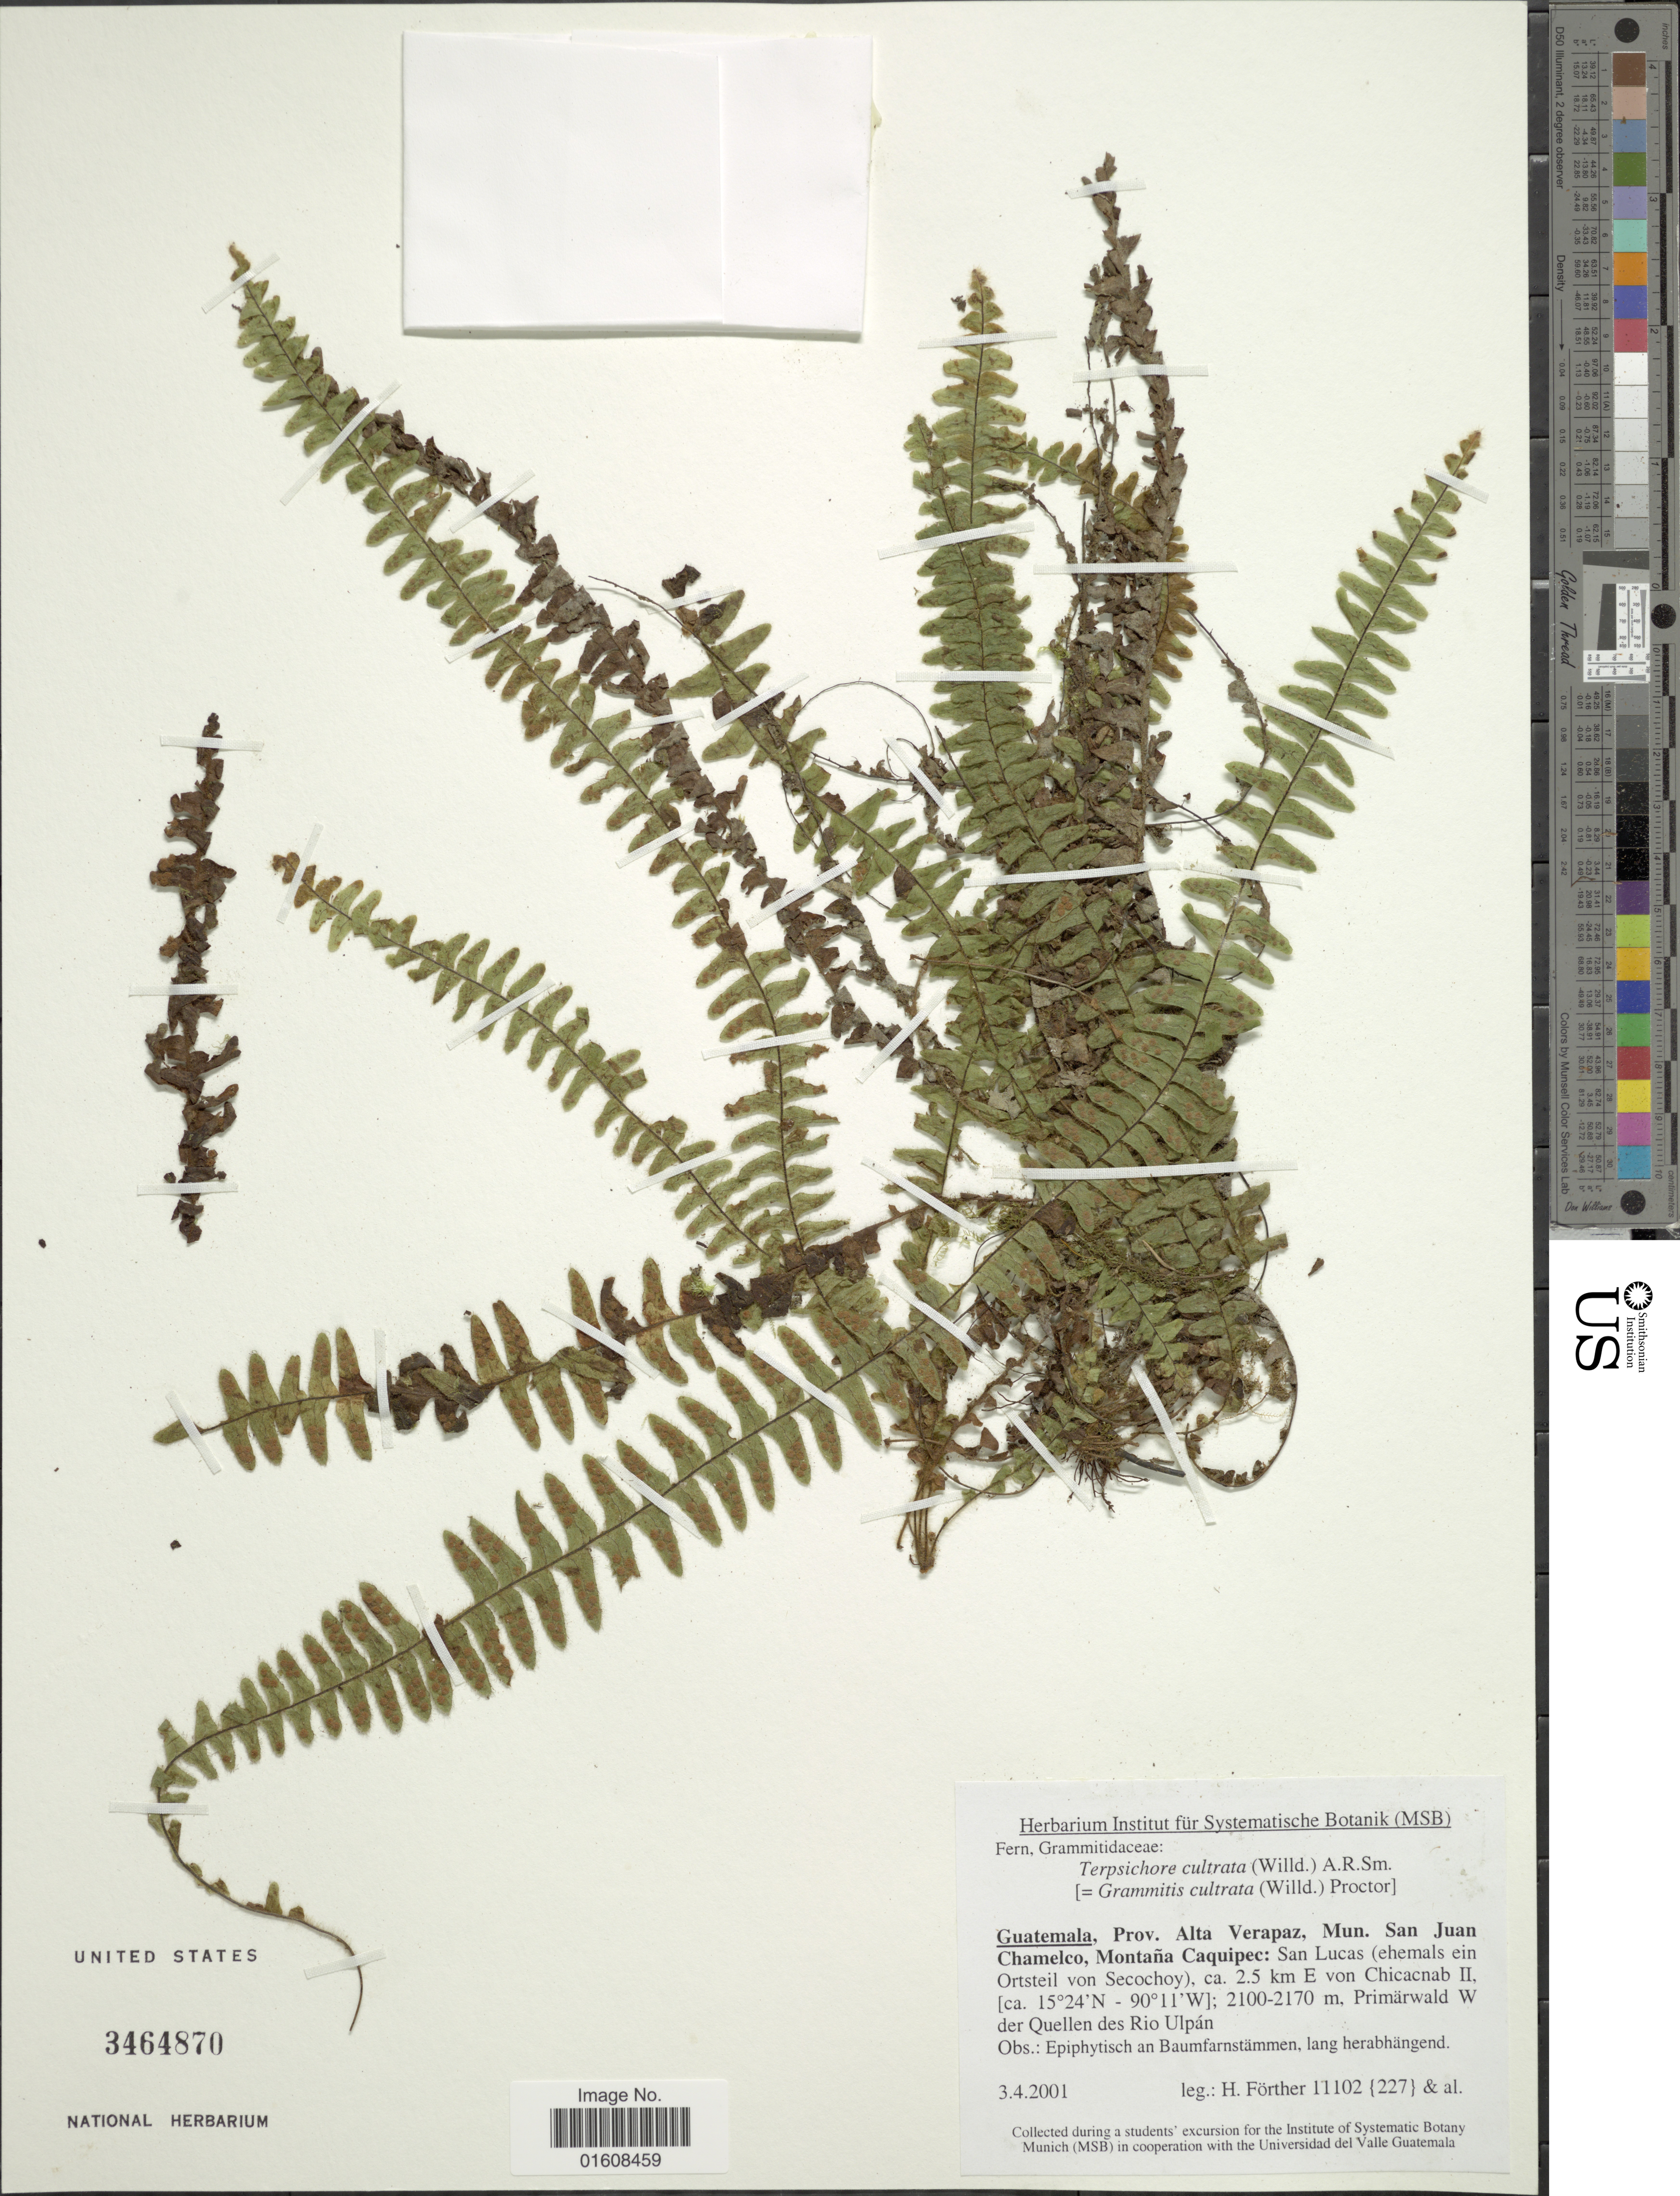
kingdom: Plantae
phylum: Tracheophyta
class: Polypodiopsida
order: Polypodiales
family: Polypodiaceae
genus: Alansmia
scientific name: Alansmia cultrata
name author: (Bory ex Willd.) Moguel & M. Kessler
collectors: H. Förther & et al.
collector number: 11102 {227}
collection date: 2001-04-03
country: Guatemala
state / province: Alta Verapaz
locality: Mun. San Juan Chamelco, Montaña Caquipec: San Lucas (ehemals ein Ortseil von Secechoy), ca. 2.5 km E von Chicacnab II, Primärwald W der Quellen des Rio Ulpán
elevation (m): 2100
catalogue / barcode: US 3464870